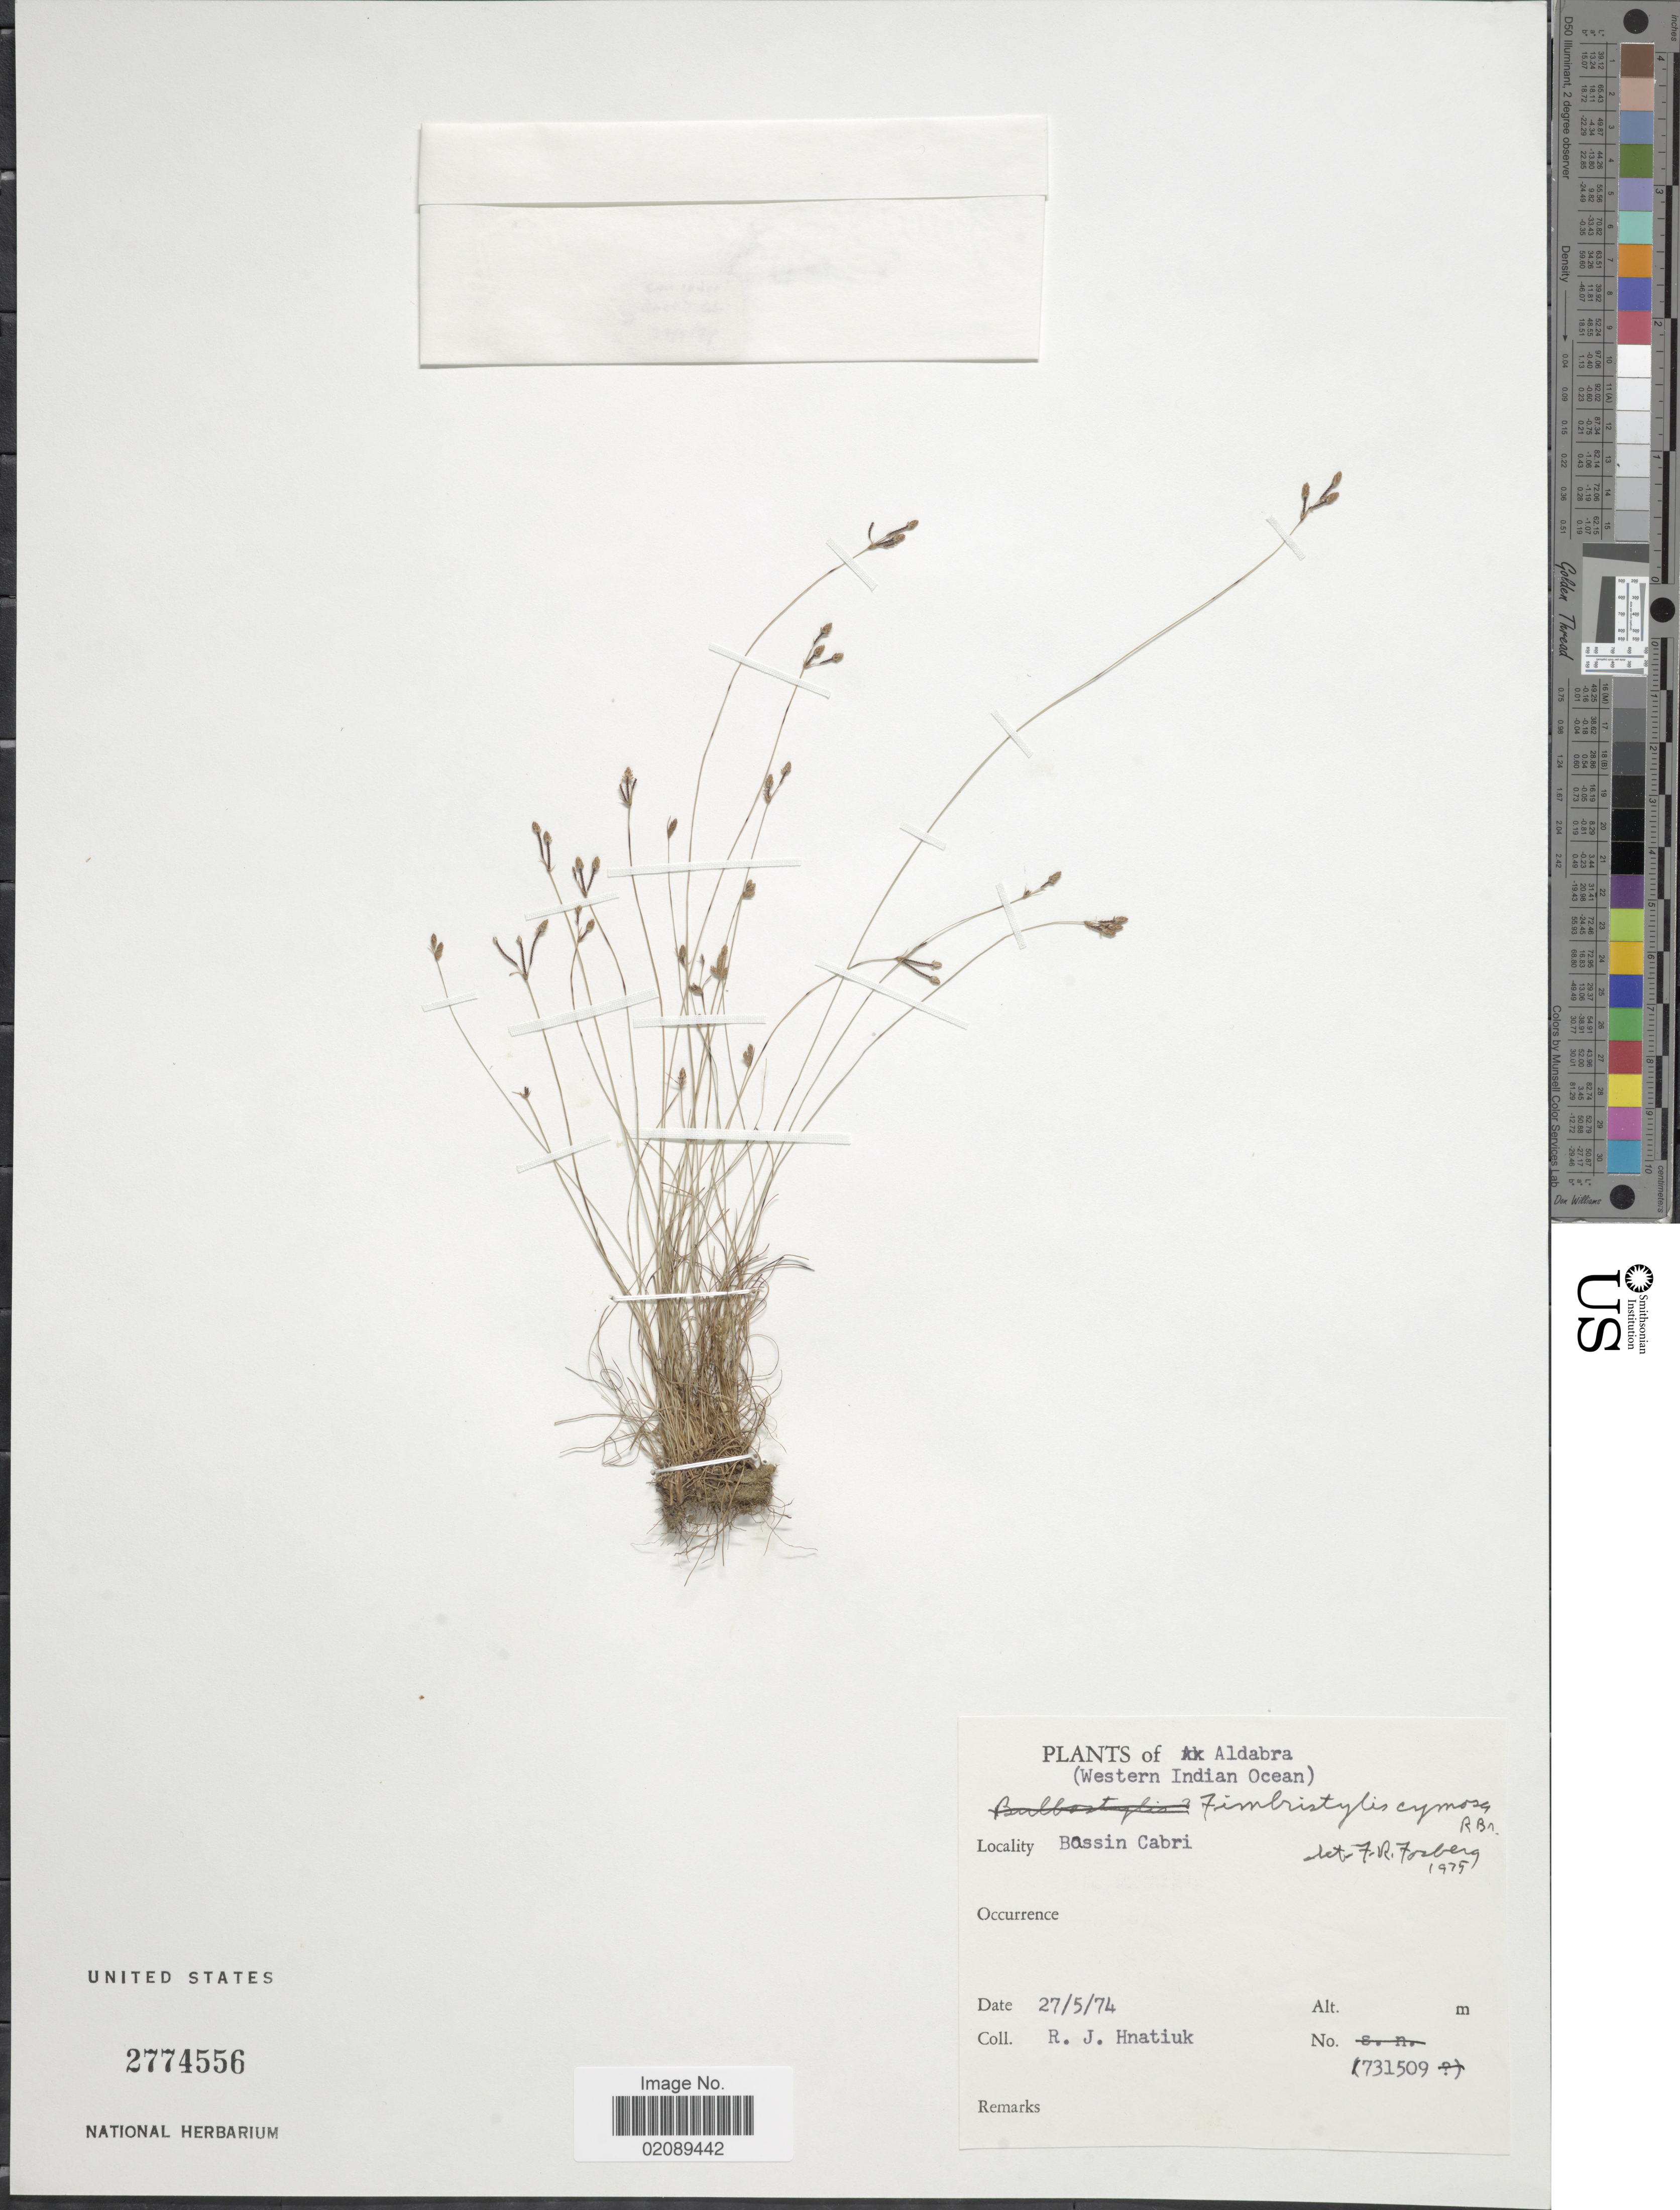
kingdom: Plantae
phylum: Tracheophyta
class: Liliopsida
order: Poales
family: Cyperaceae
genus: Fimbristylis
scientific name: Fimbristylis cymosa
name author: R. Br.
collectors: R. Hnatiuk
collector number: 731509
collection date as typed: Transcribed d/m/y: 27/5/74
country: Seychelles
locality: Aldabra (Western Indian Ocean), Bassin Cabri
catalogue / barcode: US 2774556